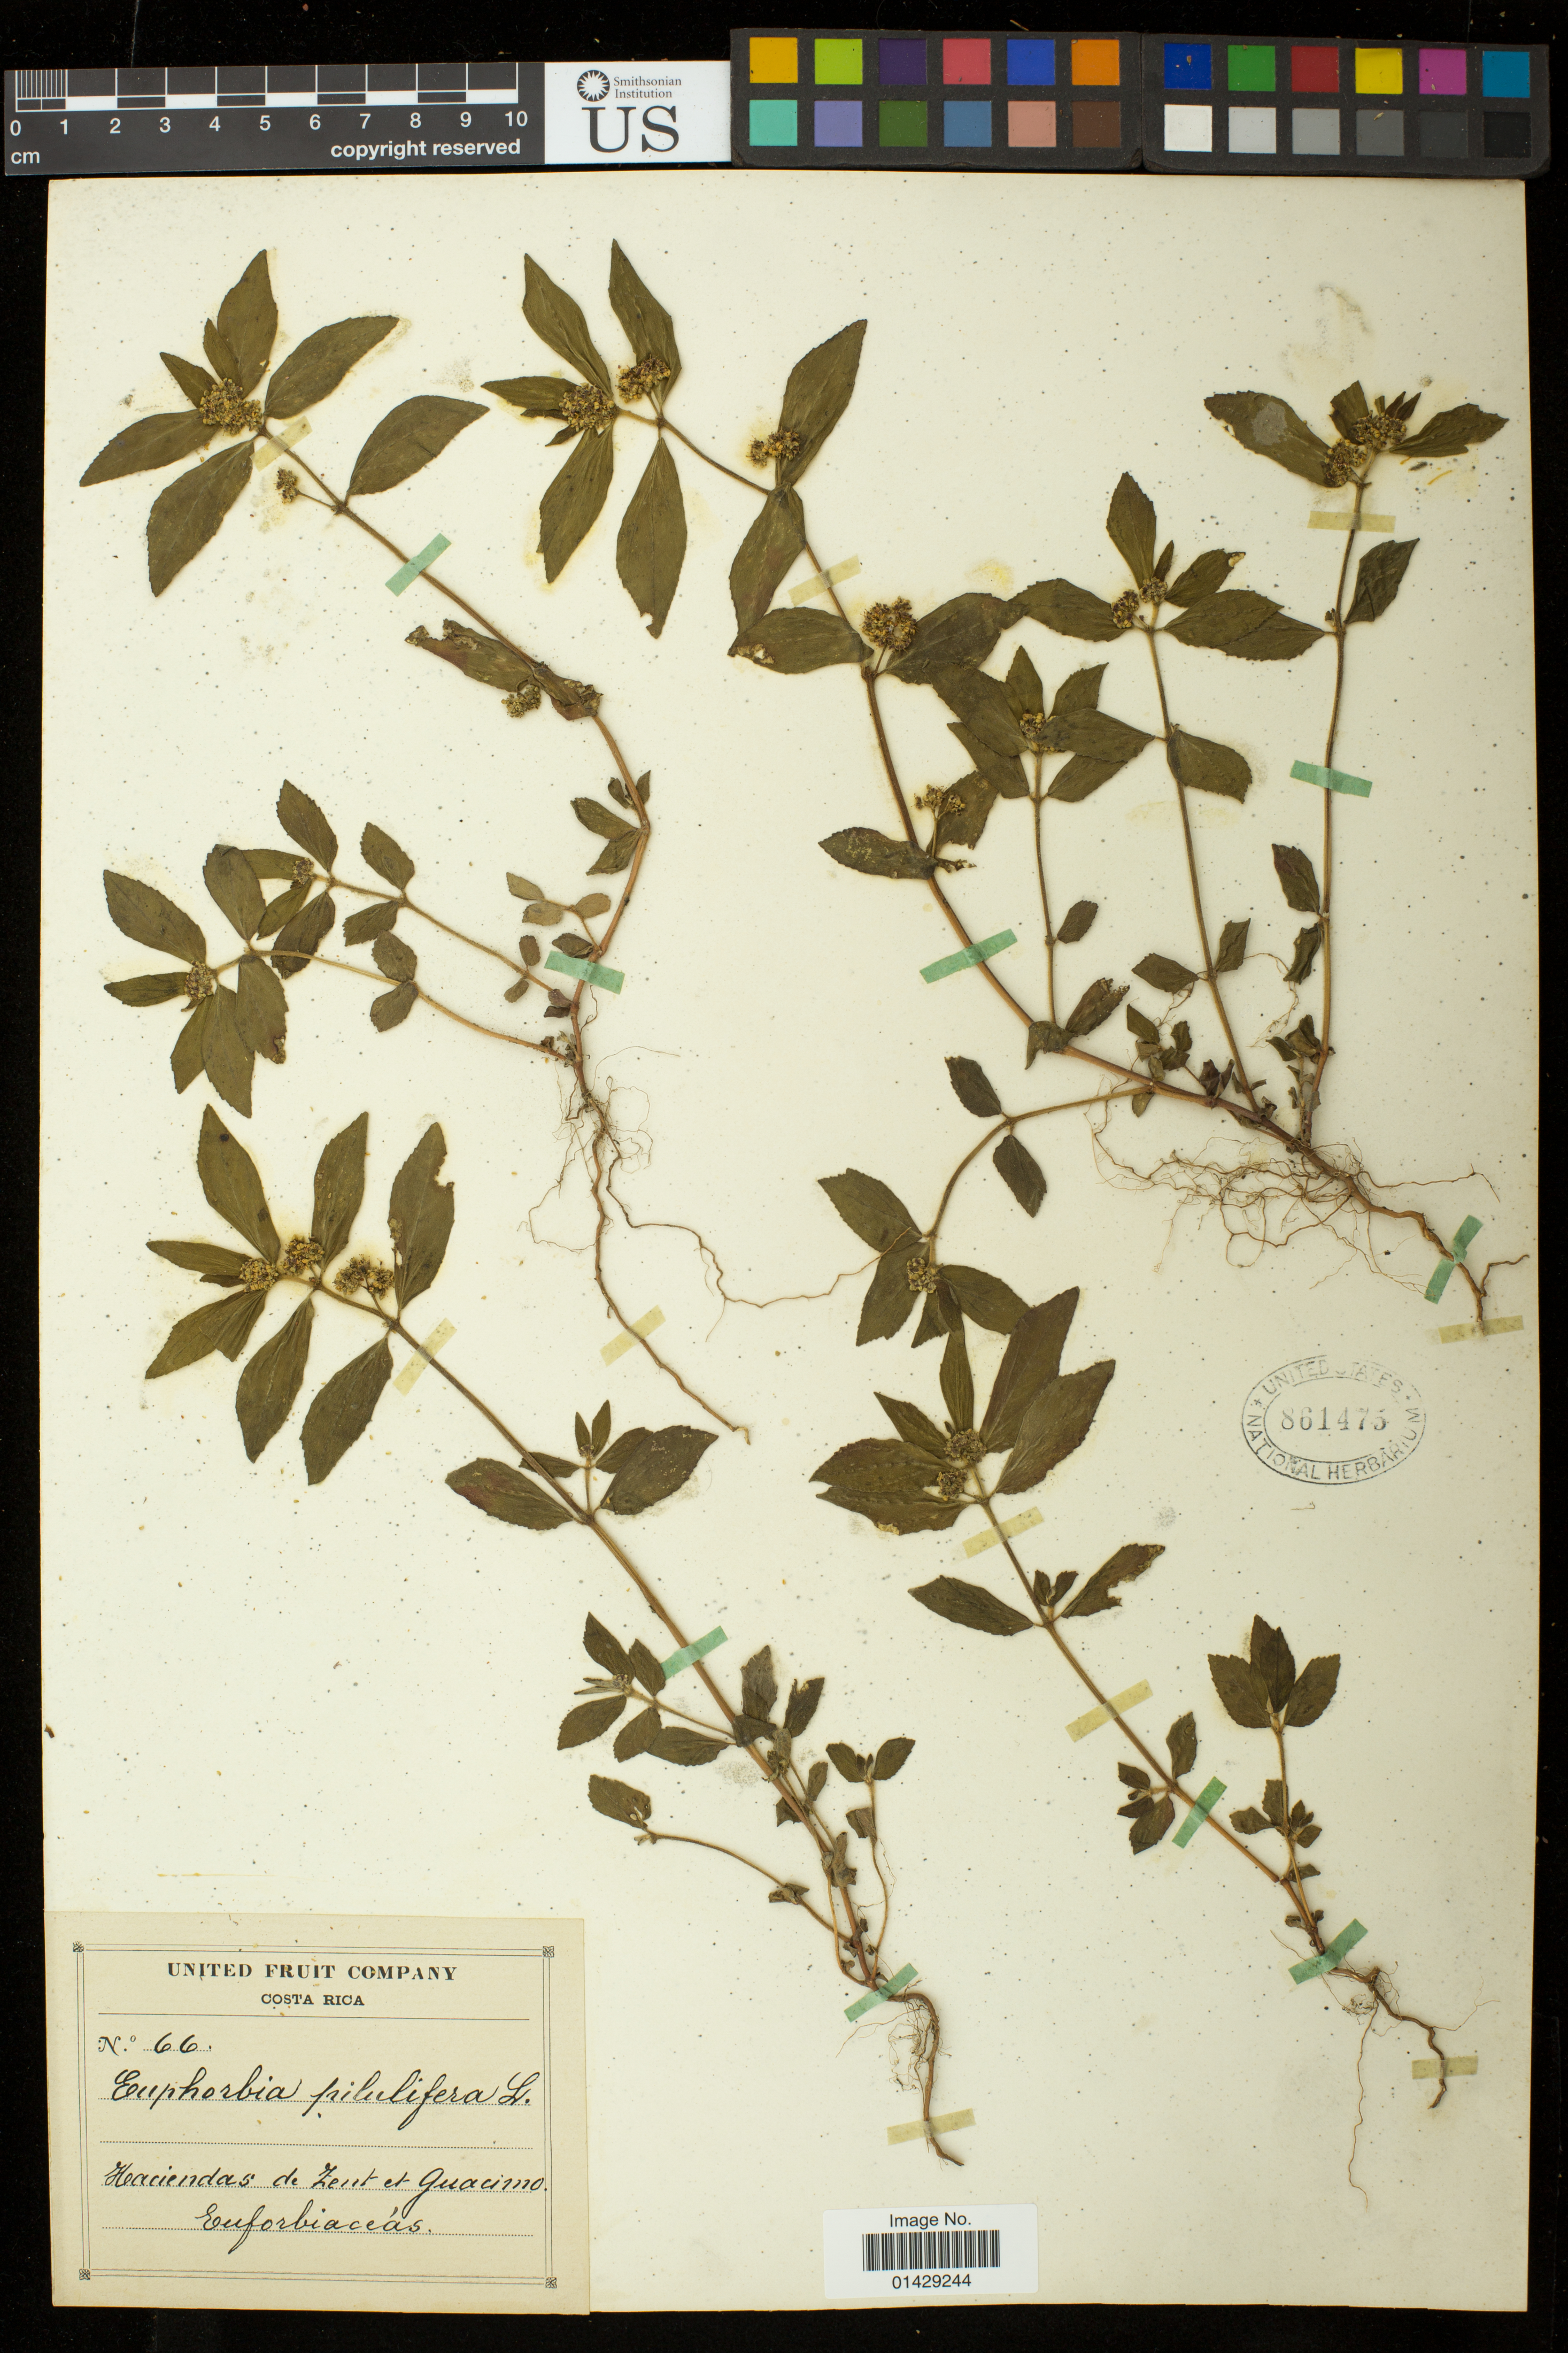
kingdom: Plantae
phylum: Tracheophyta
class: Magnoliopsida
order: Malpighiales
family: Euphorbiaceae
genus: Euphorbia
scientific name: Euphorbia hirta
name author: L.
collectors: United Fruit Company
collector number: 66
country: Costa Rica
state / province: Limón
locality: Haciendas de Zent et Guacimo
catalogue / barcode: US 861475